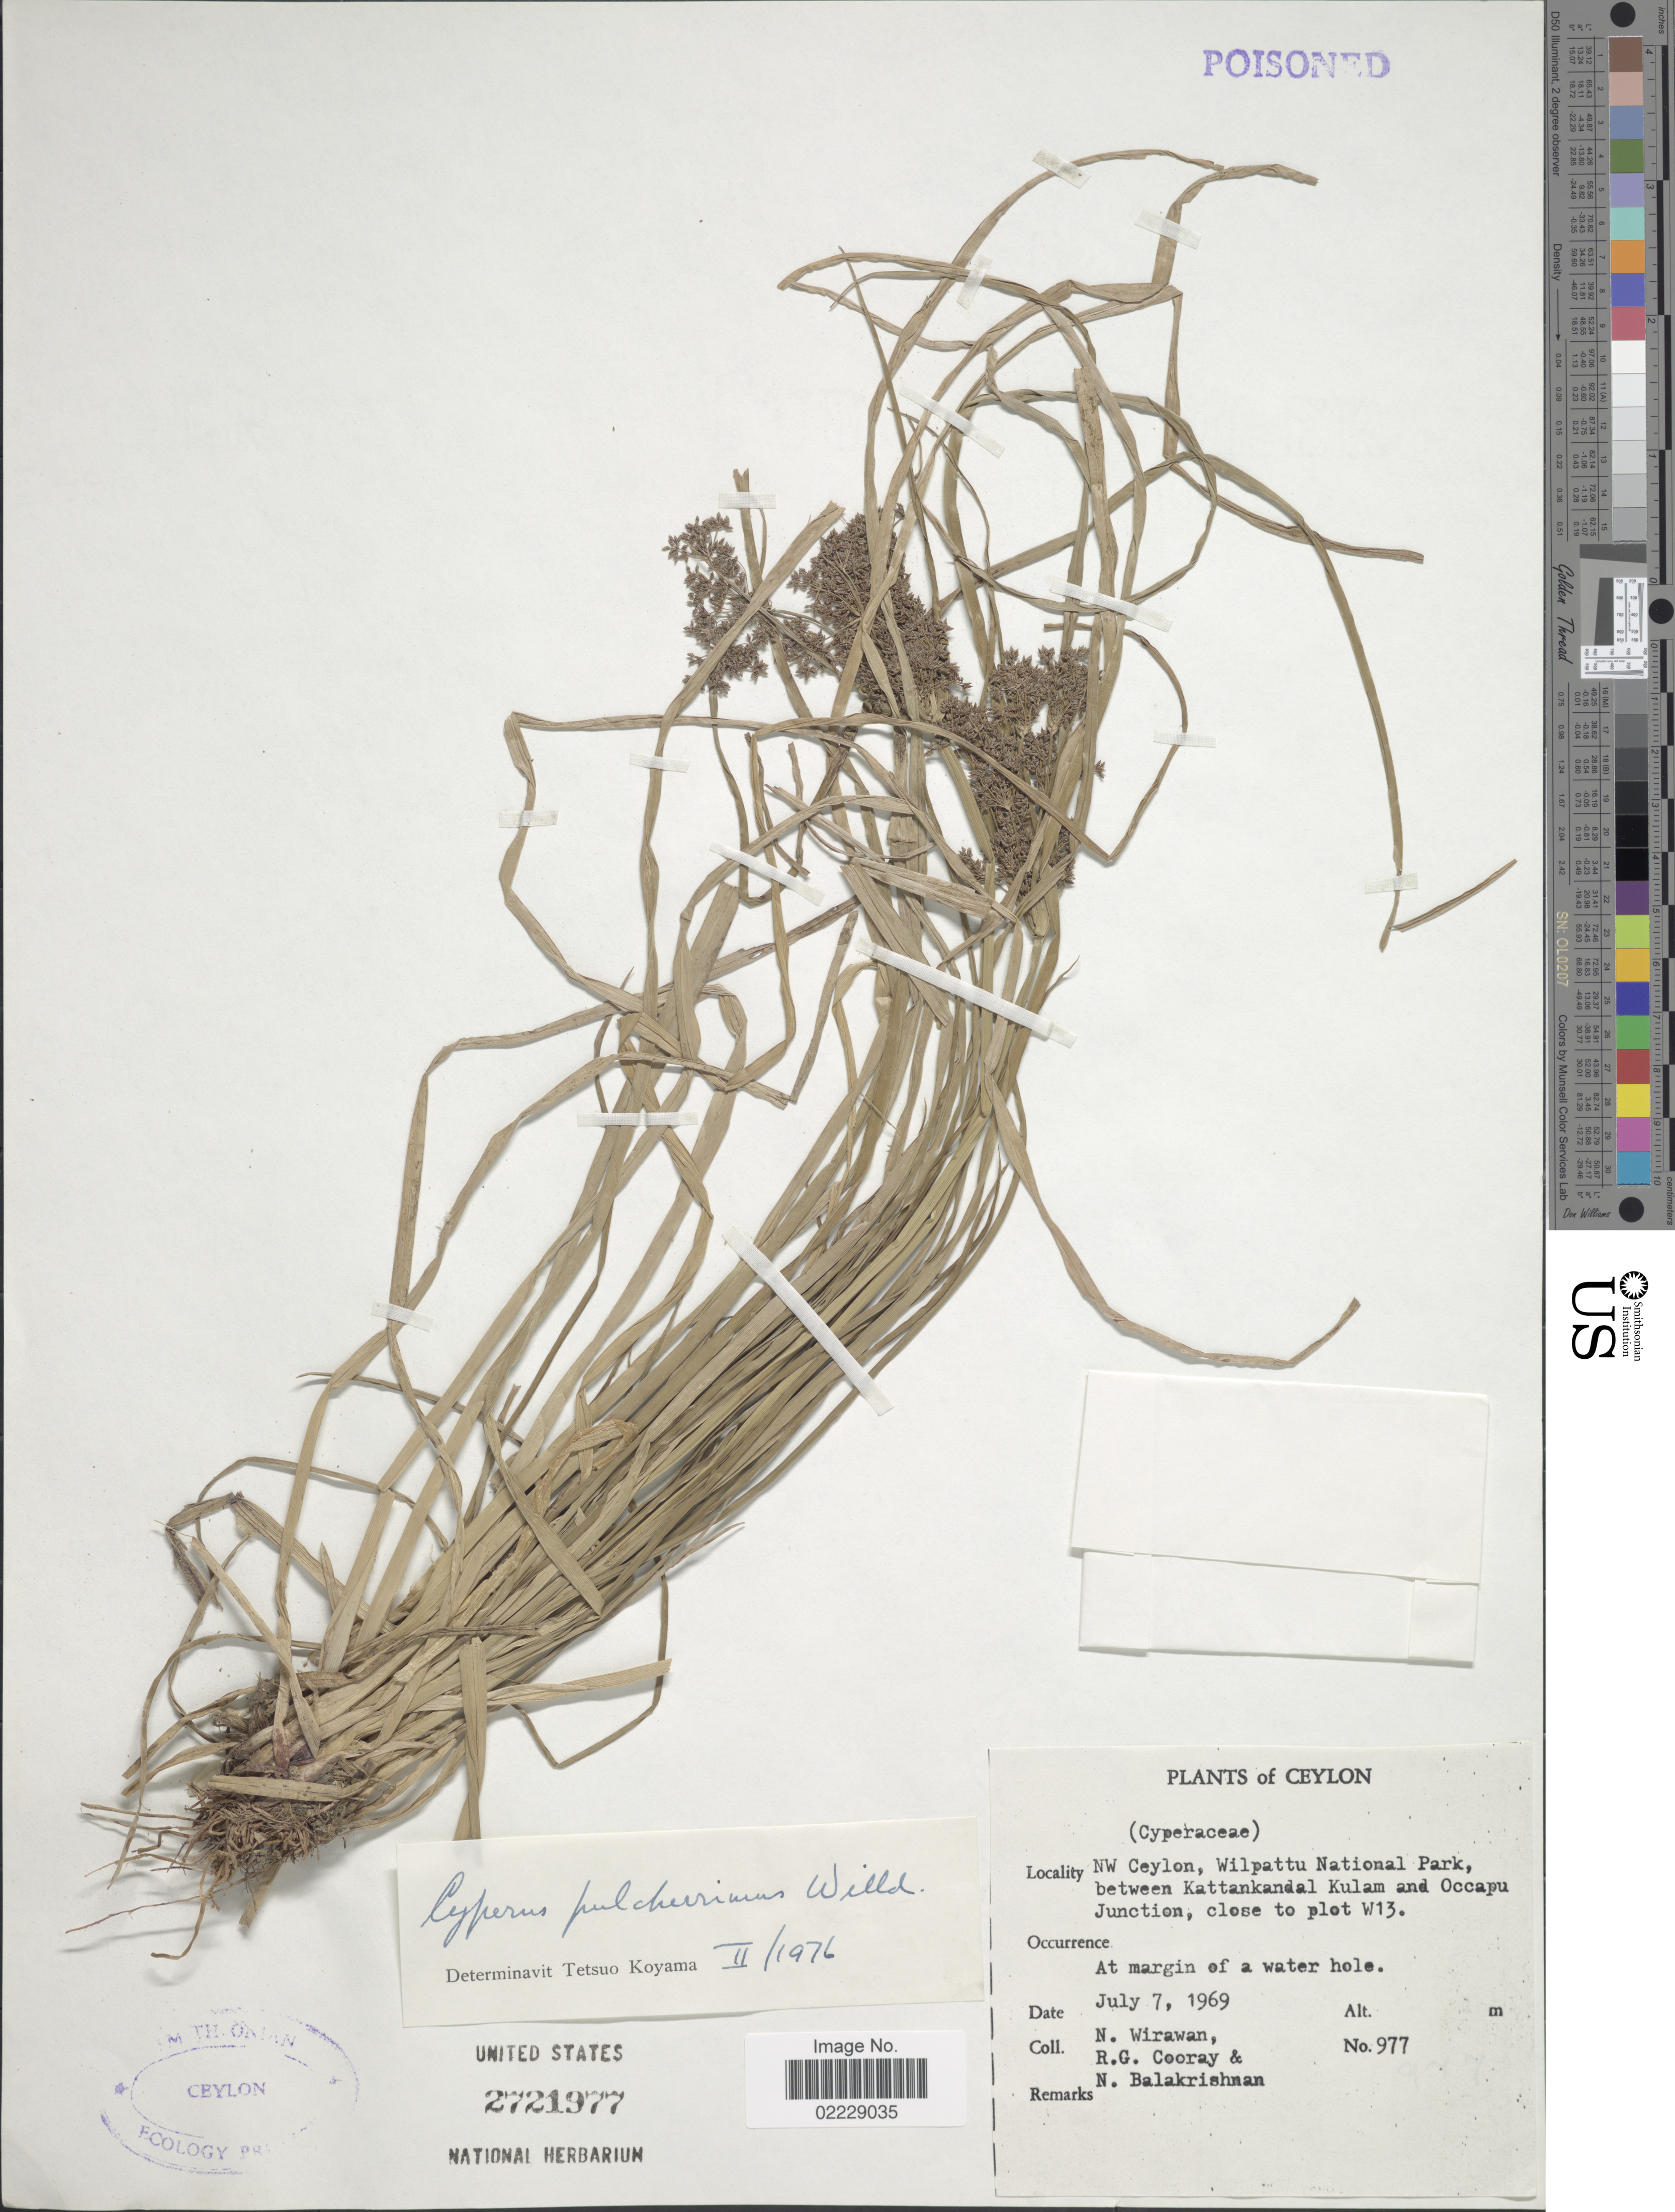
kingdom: Plantae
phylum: Tracheophyta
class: Liliopsida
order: Poales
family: Cyperaceae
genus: Cyperus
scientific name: Cyperus pulcherrimus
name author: Kunth ex Willd.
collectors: N. Wirawan, R. Cooray & N. Balakrishnan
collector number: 977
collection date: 1969-07-07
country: Sri Lanka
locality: Ceylon. NW Ceylon, Wilpattu National Park, between Kattankandal Kulam and Occapu Junction, close to plot W13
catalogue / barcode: US 2721977